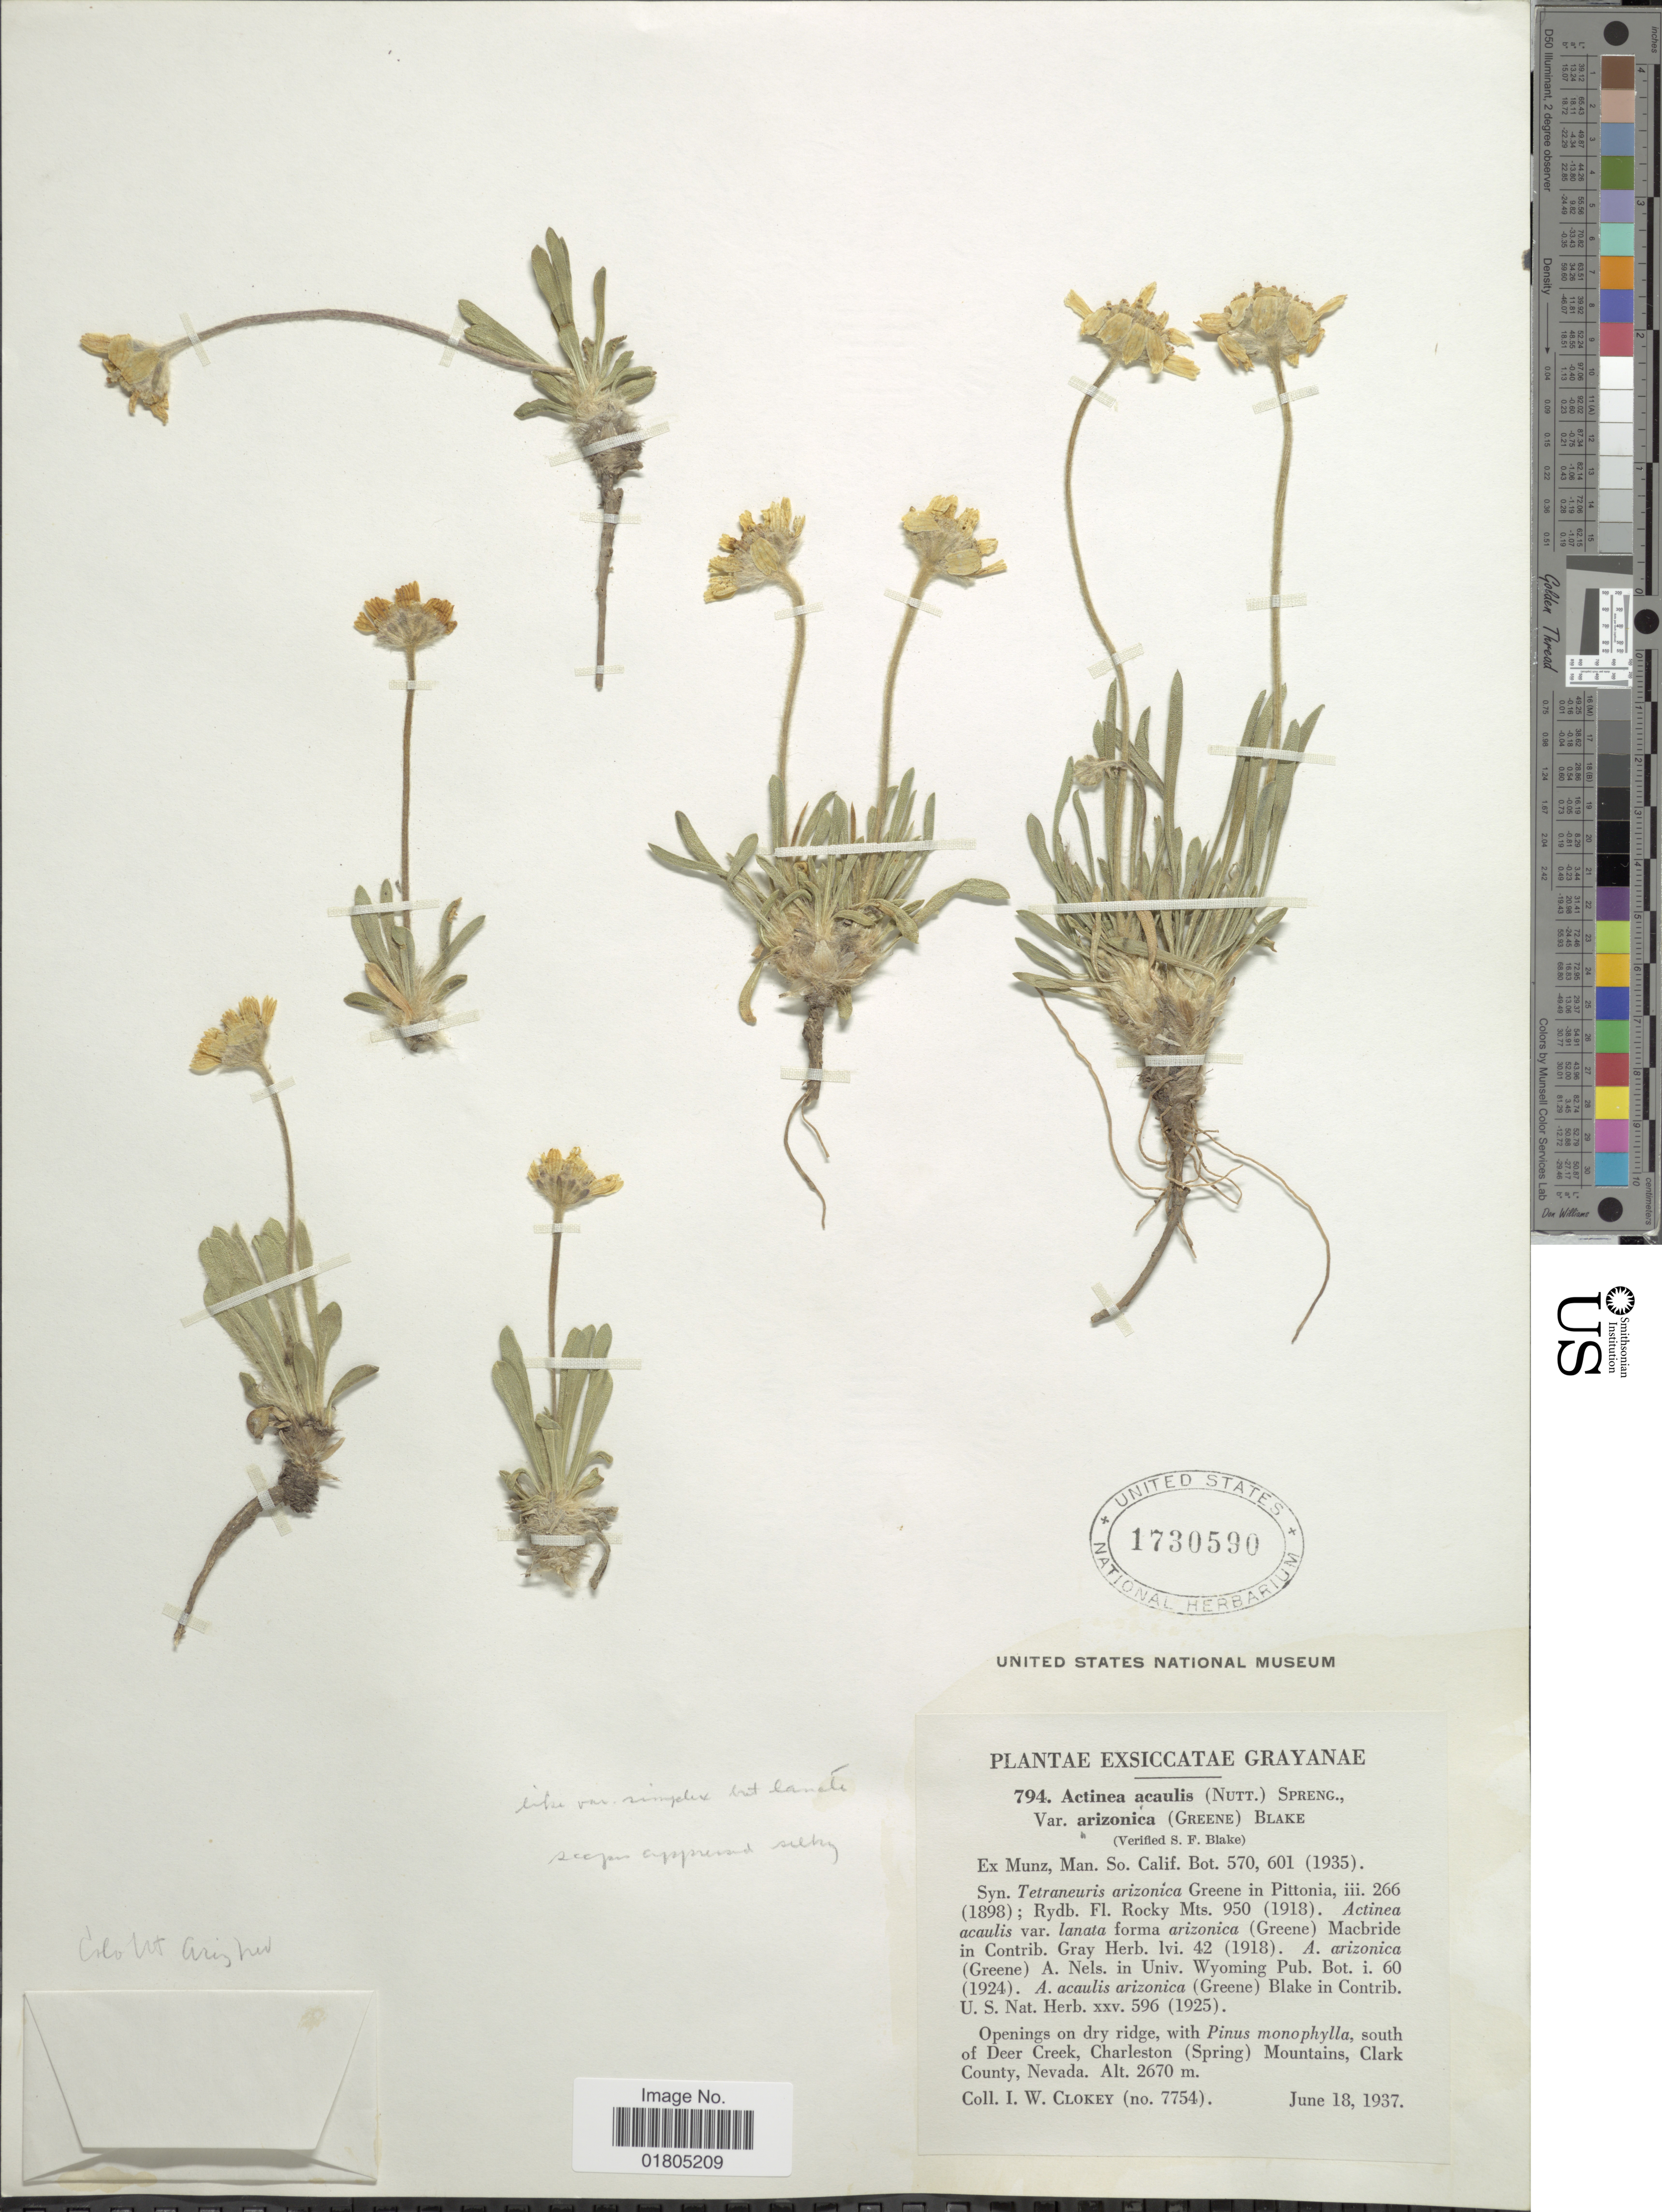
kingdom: Plantae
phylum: Tracheophyta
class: Magnoliopsida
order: Asterales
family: Asteraceae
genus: Actinea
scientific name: Actinea acaulis var. simplex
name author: (A. Nelson) J.F. Macbr.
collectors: I. W. Clokey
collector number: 7754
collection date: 1937-06-18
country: United States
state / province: Nevada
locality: South of Deer Creek, Charleston (Spring) Mountains, Clark County, Nevada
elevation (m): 2670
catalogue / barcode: US 1730590